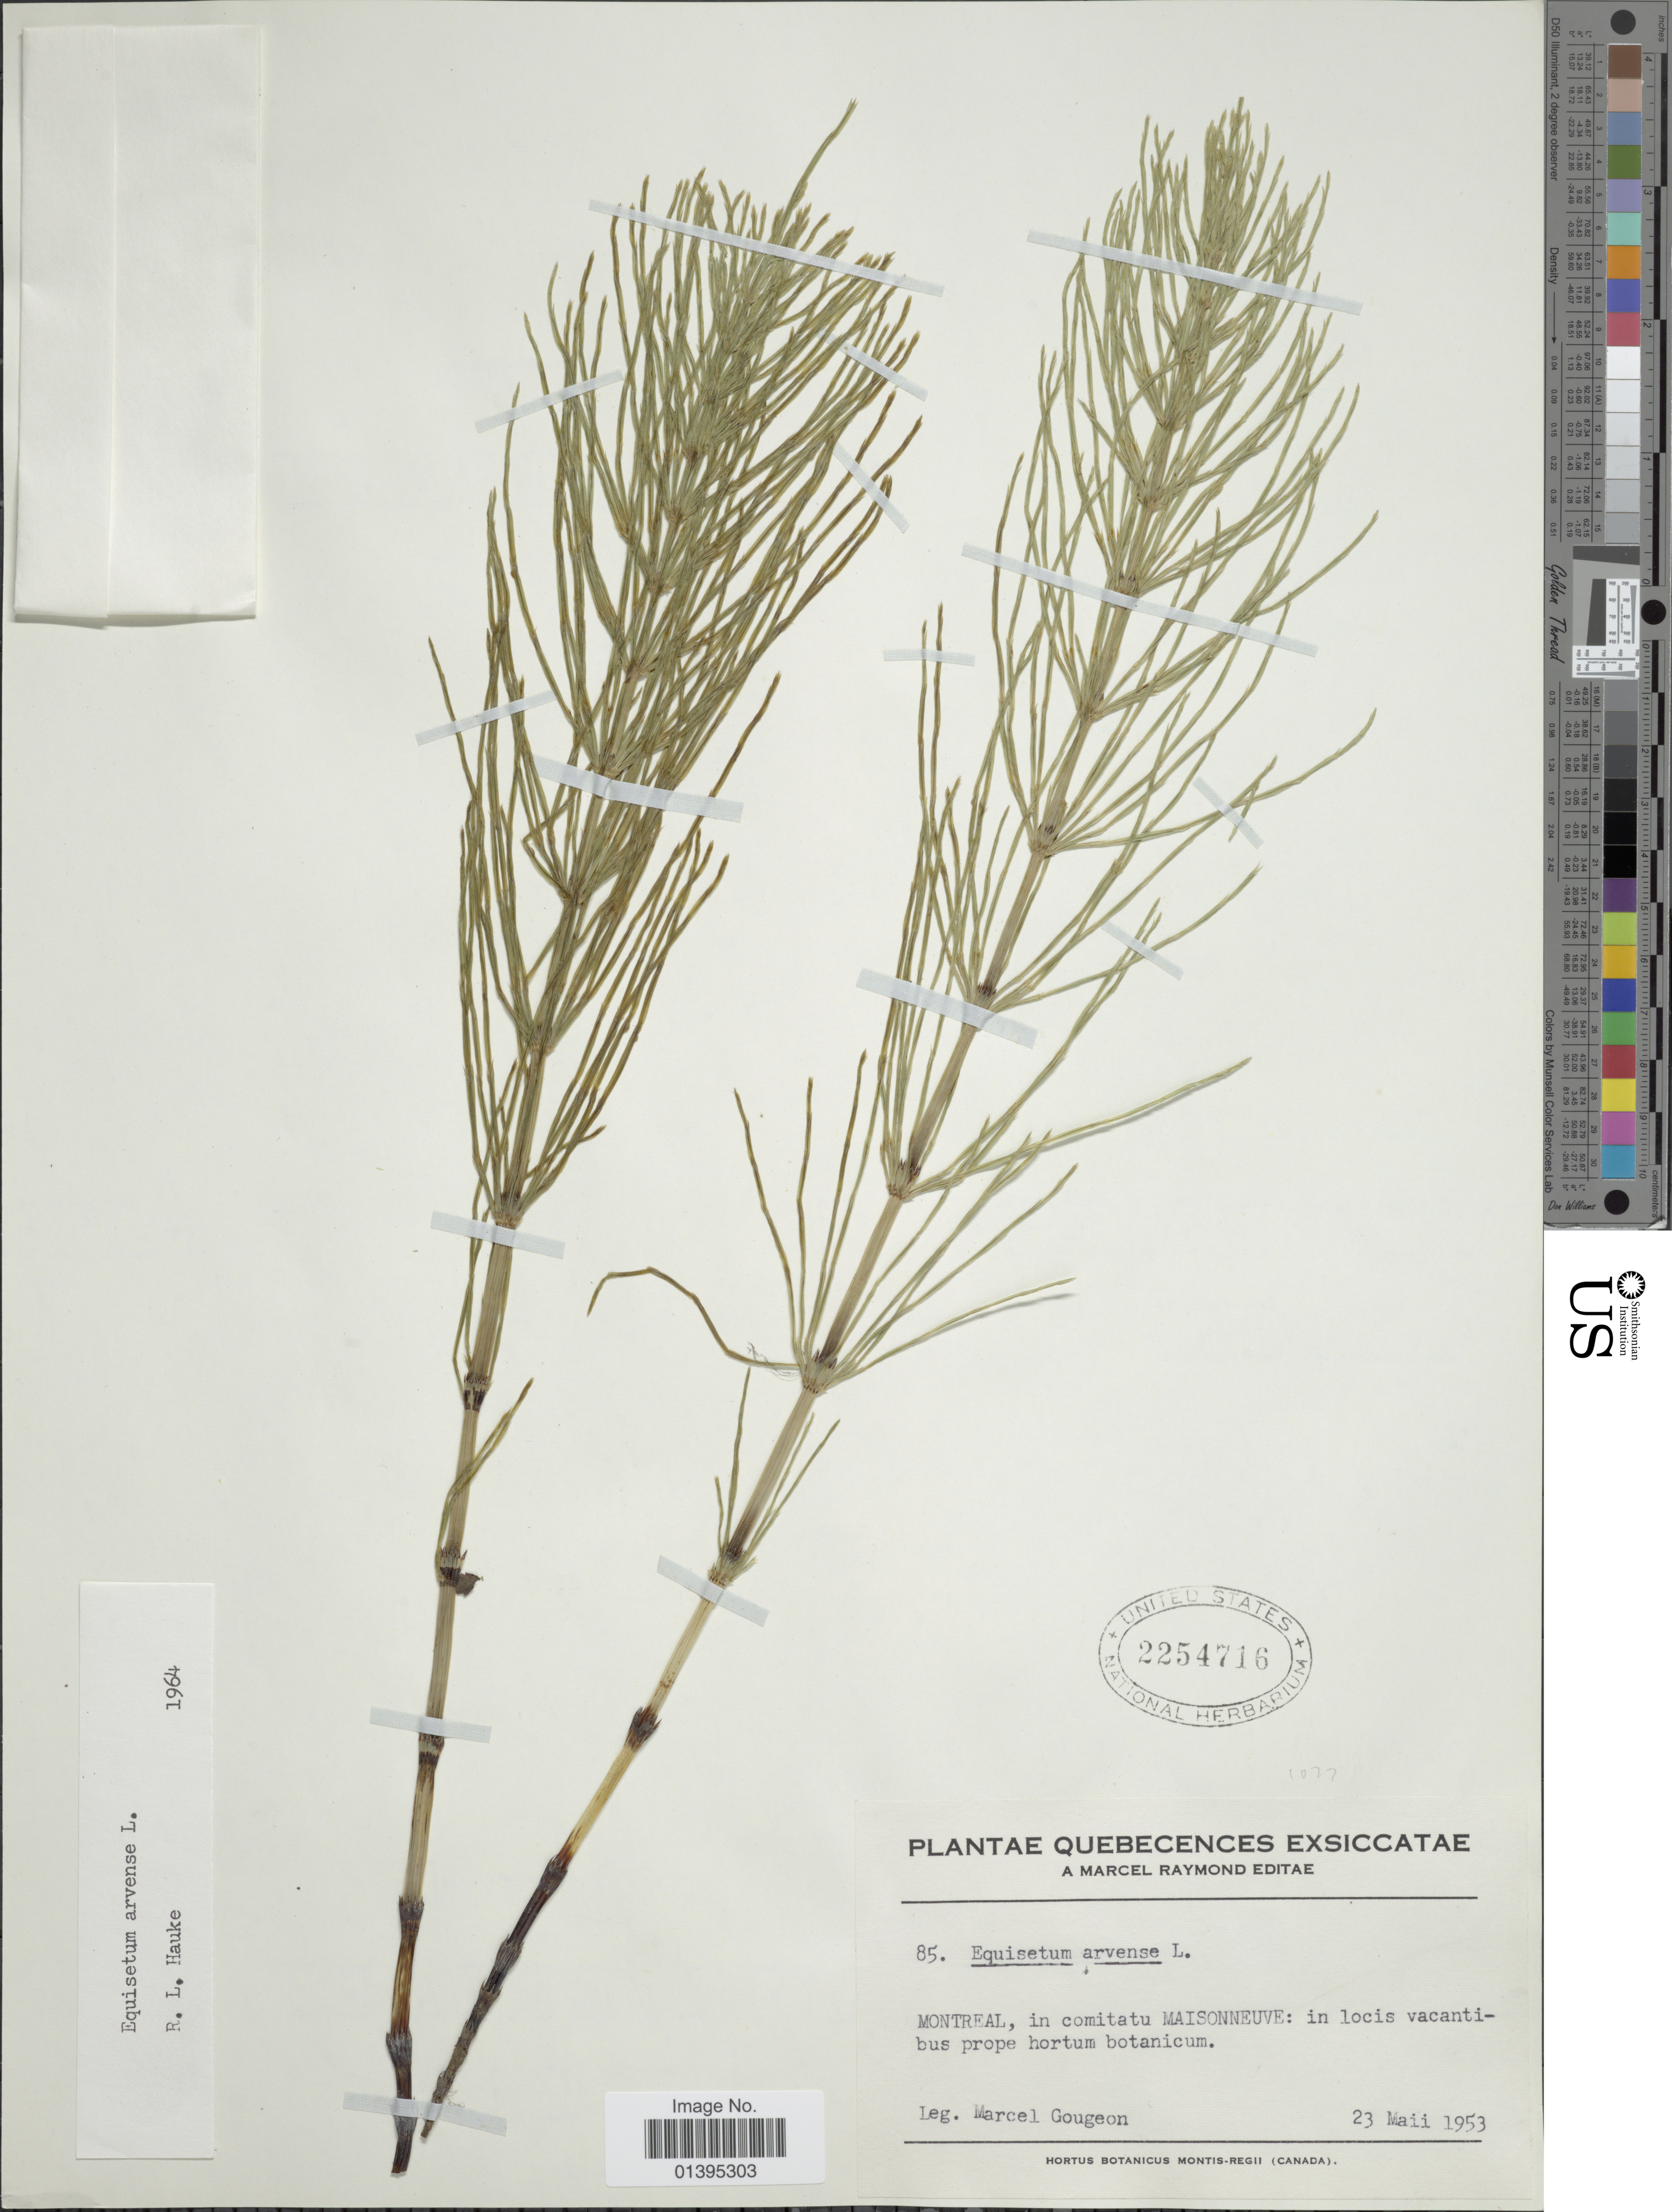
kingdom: Plantae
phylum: Tracheophyta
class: Polypodiopsida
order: Equisetales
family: Equisetaceae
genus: Equisetum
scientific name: Equisetum arvense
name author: L.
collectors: M. Gougeon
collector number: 85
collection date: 1953-05-23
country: Canada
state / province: Quebec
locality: Montreal, in comitatu Maisonneuve: in locis vacantibus prope hortum botanicum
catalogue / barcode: US 2254716